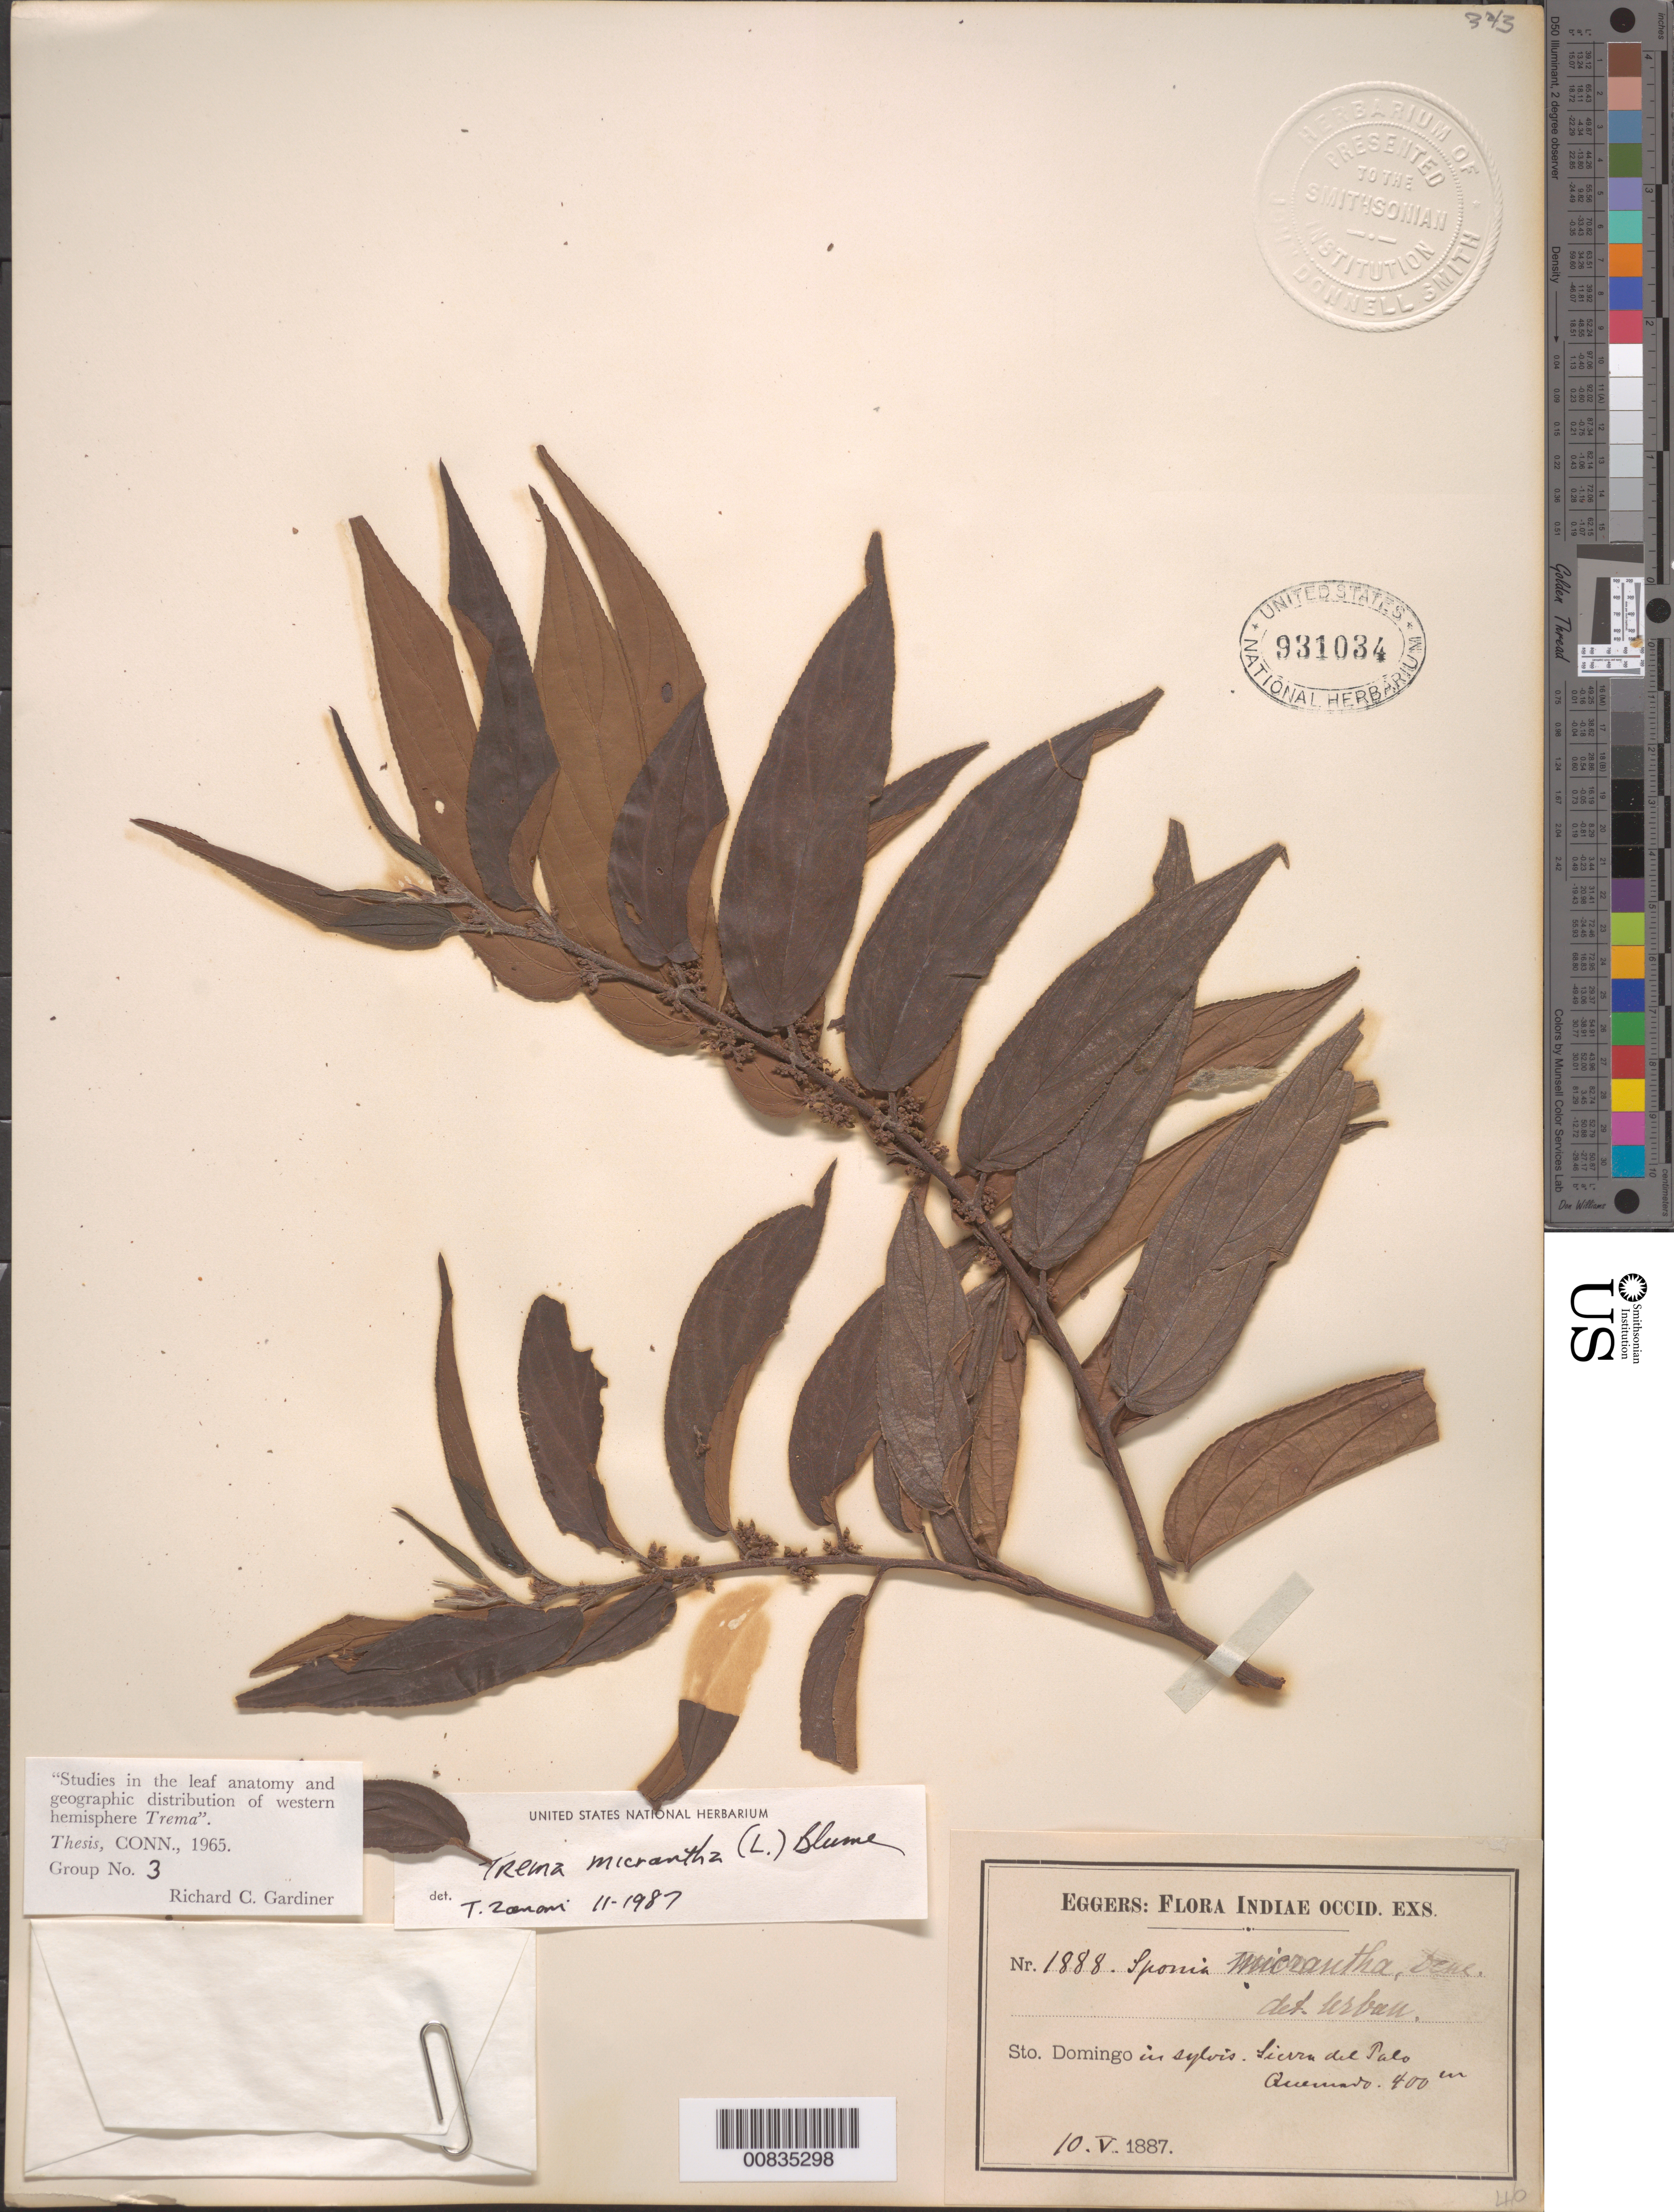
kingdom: Plantae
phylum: Tracheophyta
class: Magnoliopsida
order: Rosales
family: Cannabaceae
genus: Trema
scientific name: Trema micranthum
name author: (L.) Blume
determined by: Zanoni, T. A., (NY), New York Botanical Garden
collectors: H. F. A. von Eggers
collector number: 1888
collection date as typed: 10 May 1887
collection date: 1887-05-10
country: Dominican Republic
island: Hispaniola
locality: Sto. Domingo. Sierra del Palo Quemado.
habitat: In sylvis.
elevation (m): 400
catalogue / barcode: US 931034